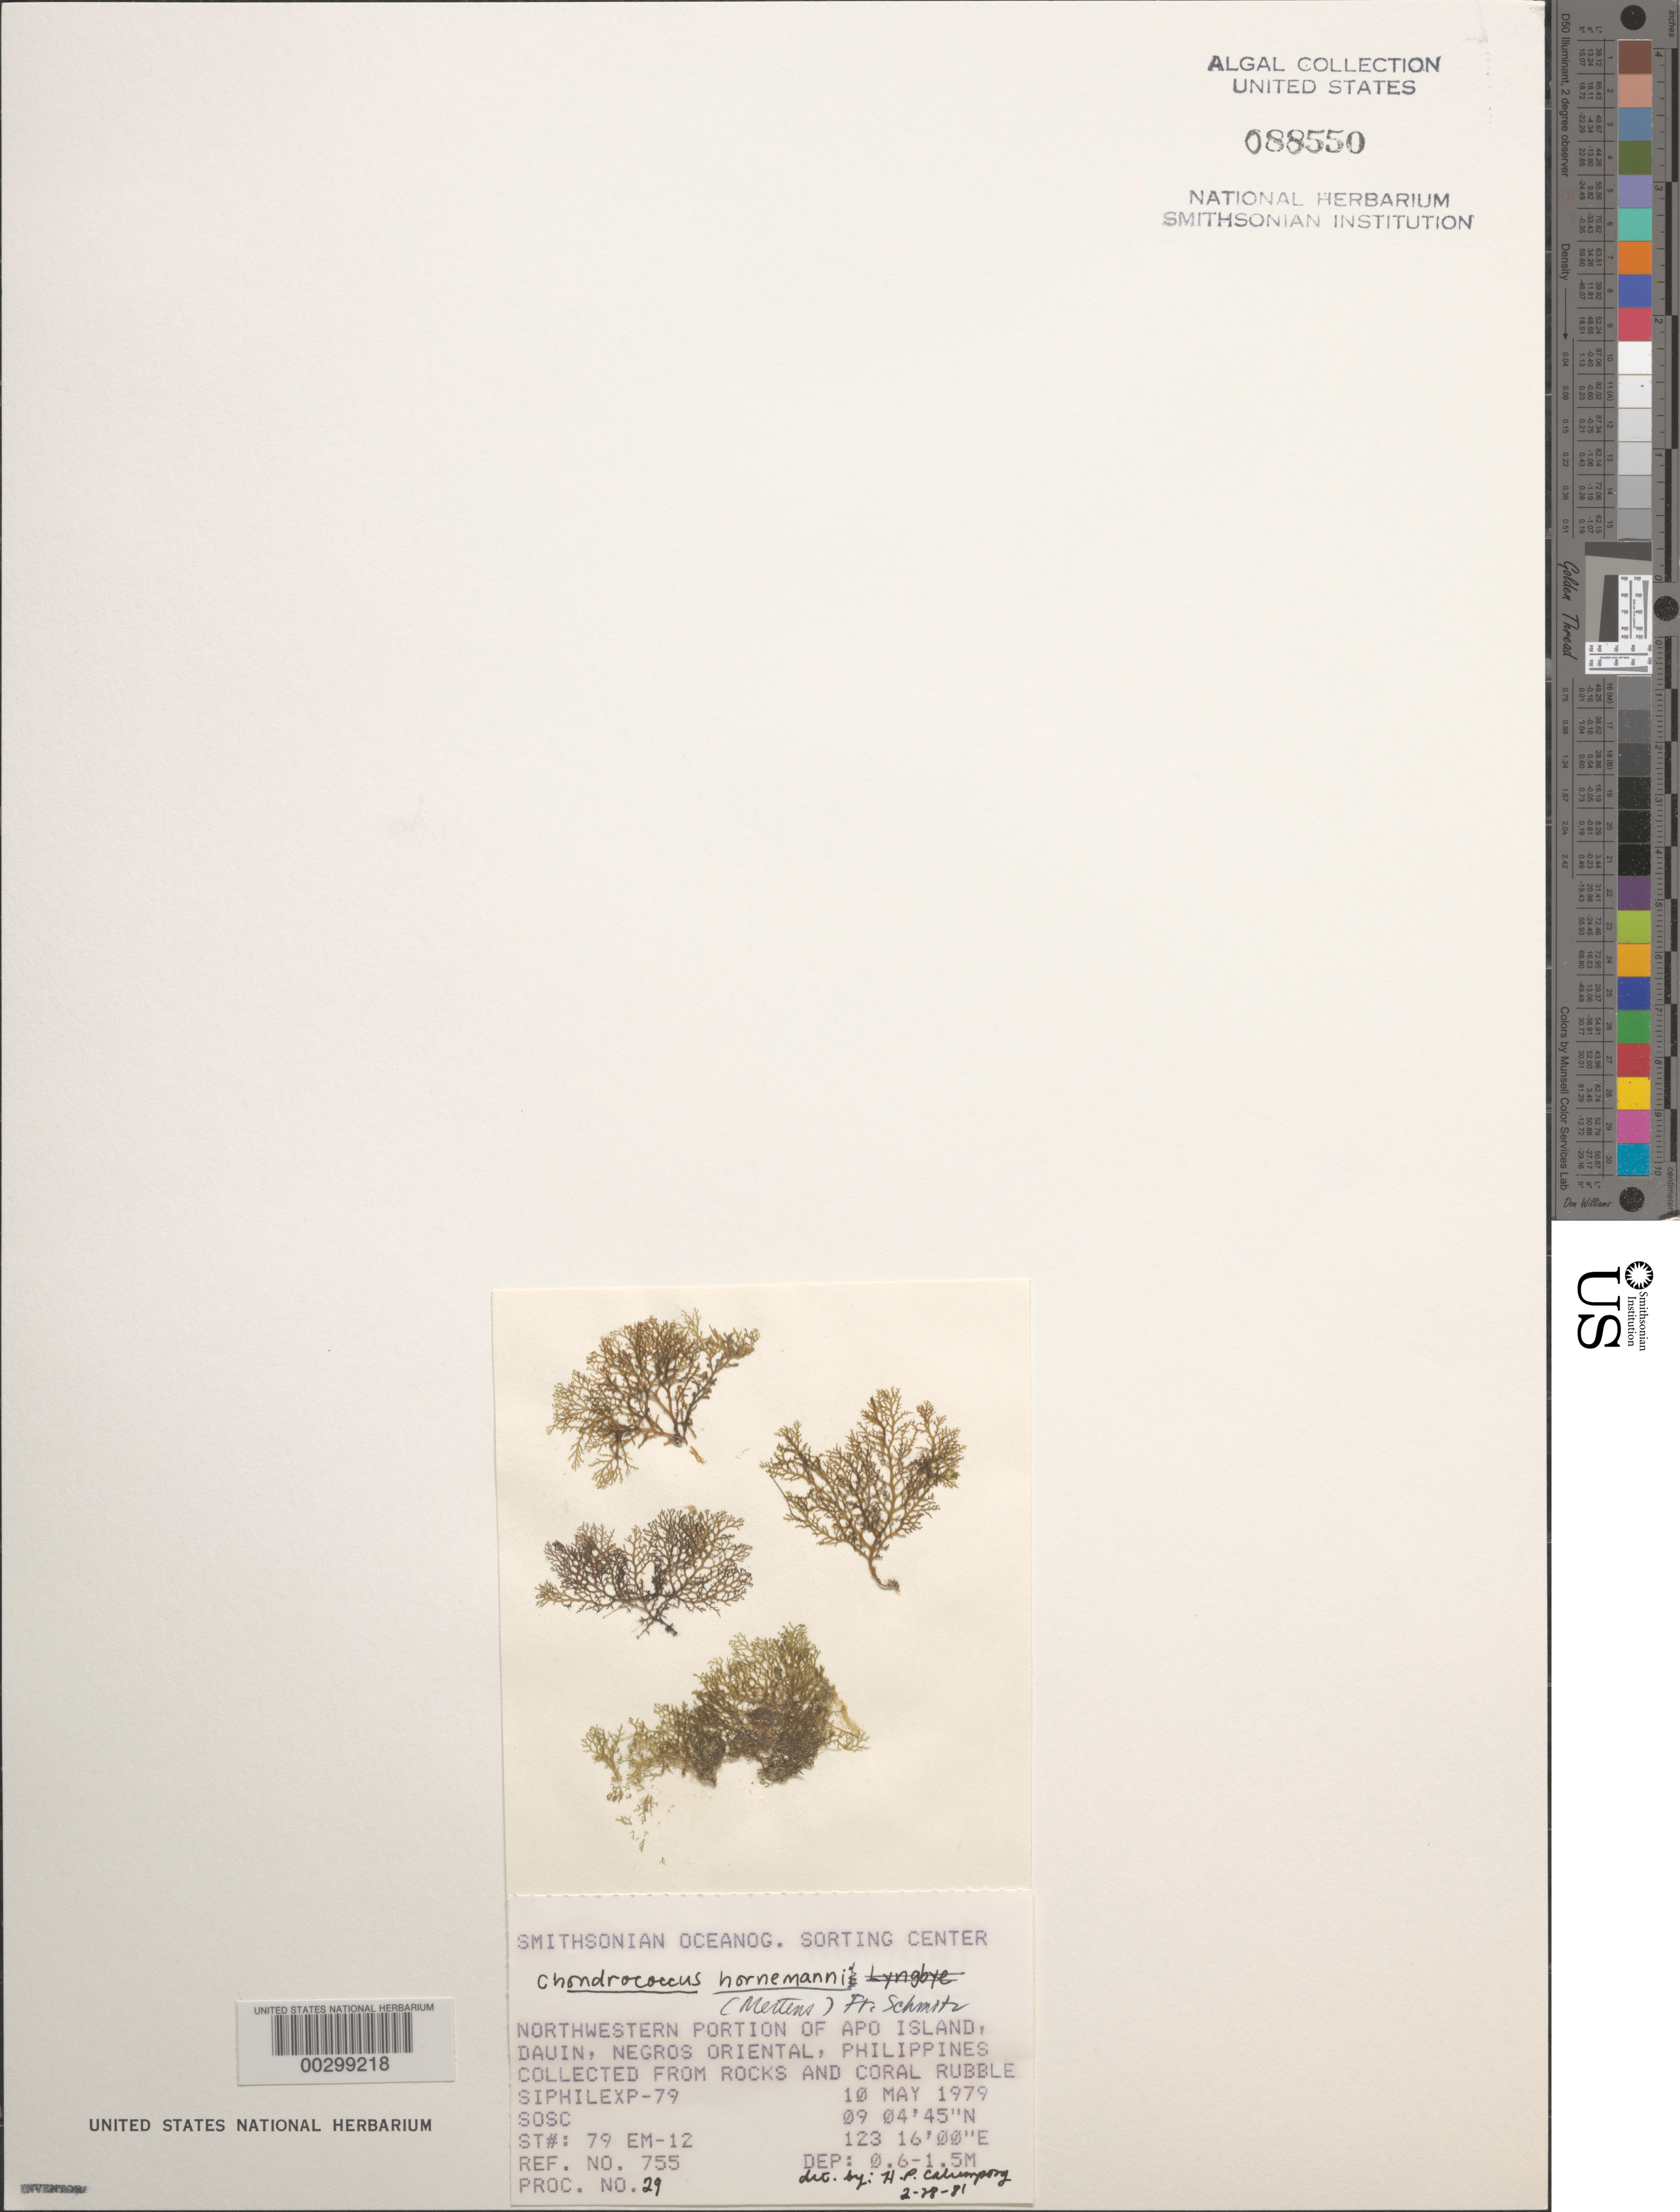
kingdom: Plantae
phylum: Rhodophyta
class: Florideophyceae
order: Gigartinales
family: Rhizophyllidaceae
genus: Portieria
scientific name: Portieria hornemannii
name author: (Lyngbye) P.C. Silva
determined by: Algae name updating Project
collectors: SOSC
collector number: Station 79 Em-12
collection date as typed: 10 May 1979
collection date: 1979-05-10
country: Philippines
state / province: Central Visayas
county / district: Negros Oriental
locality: Apo island, dauin, negros oriental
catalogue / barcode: US 88550